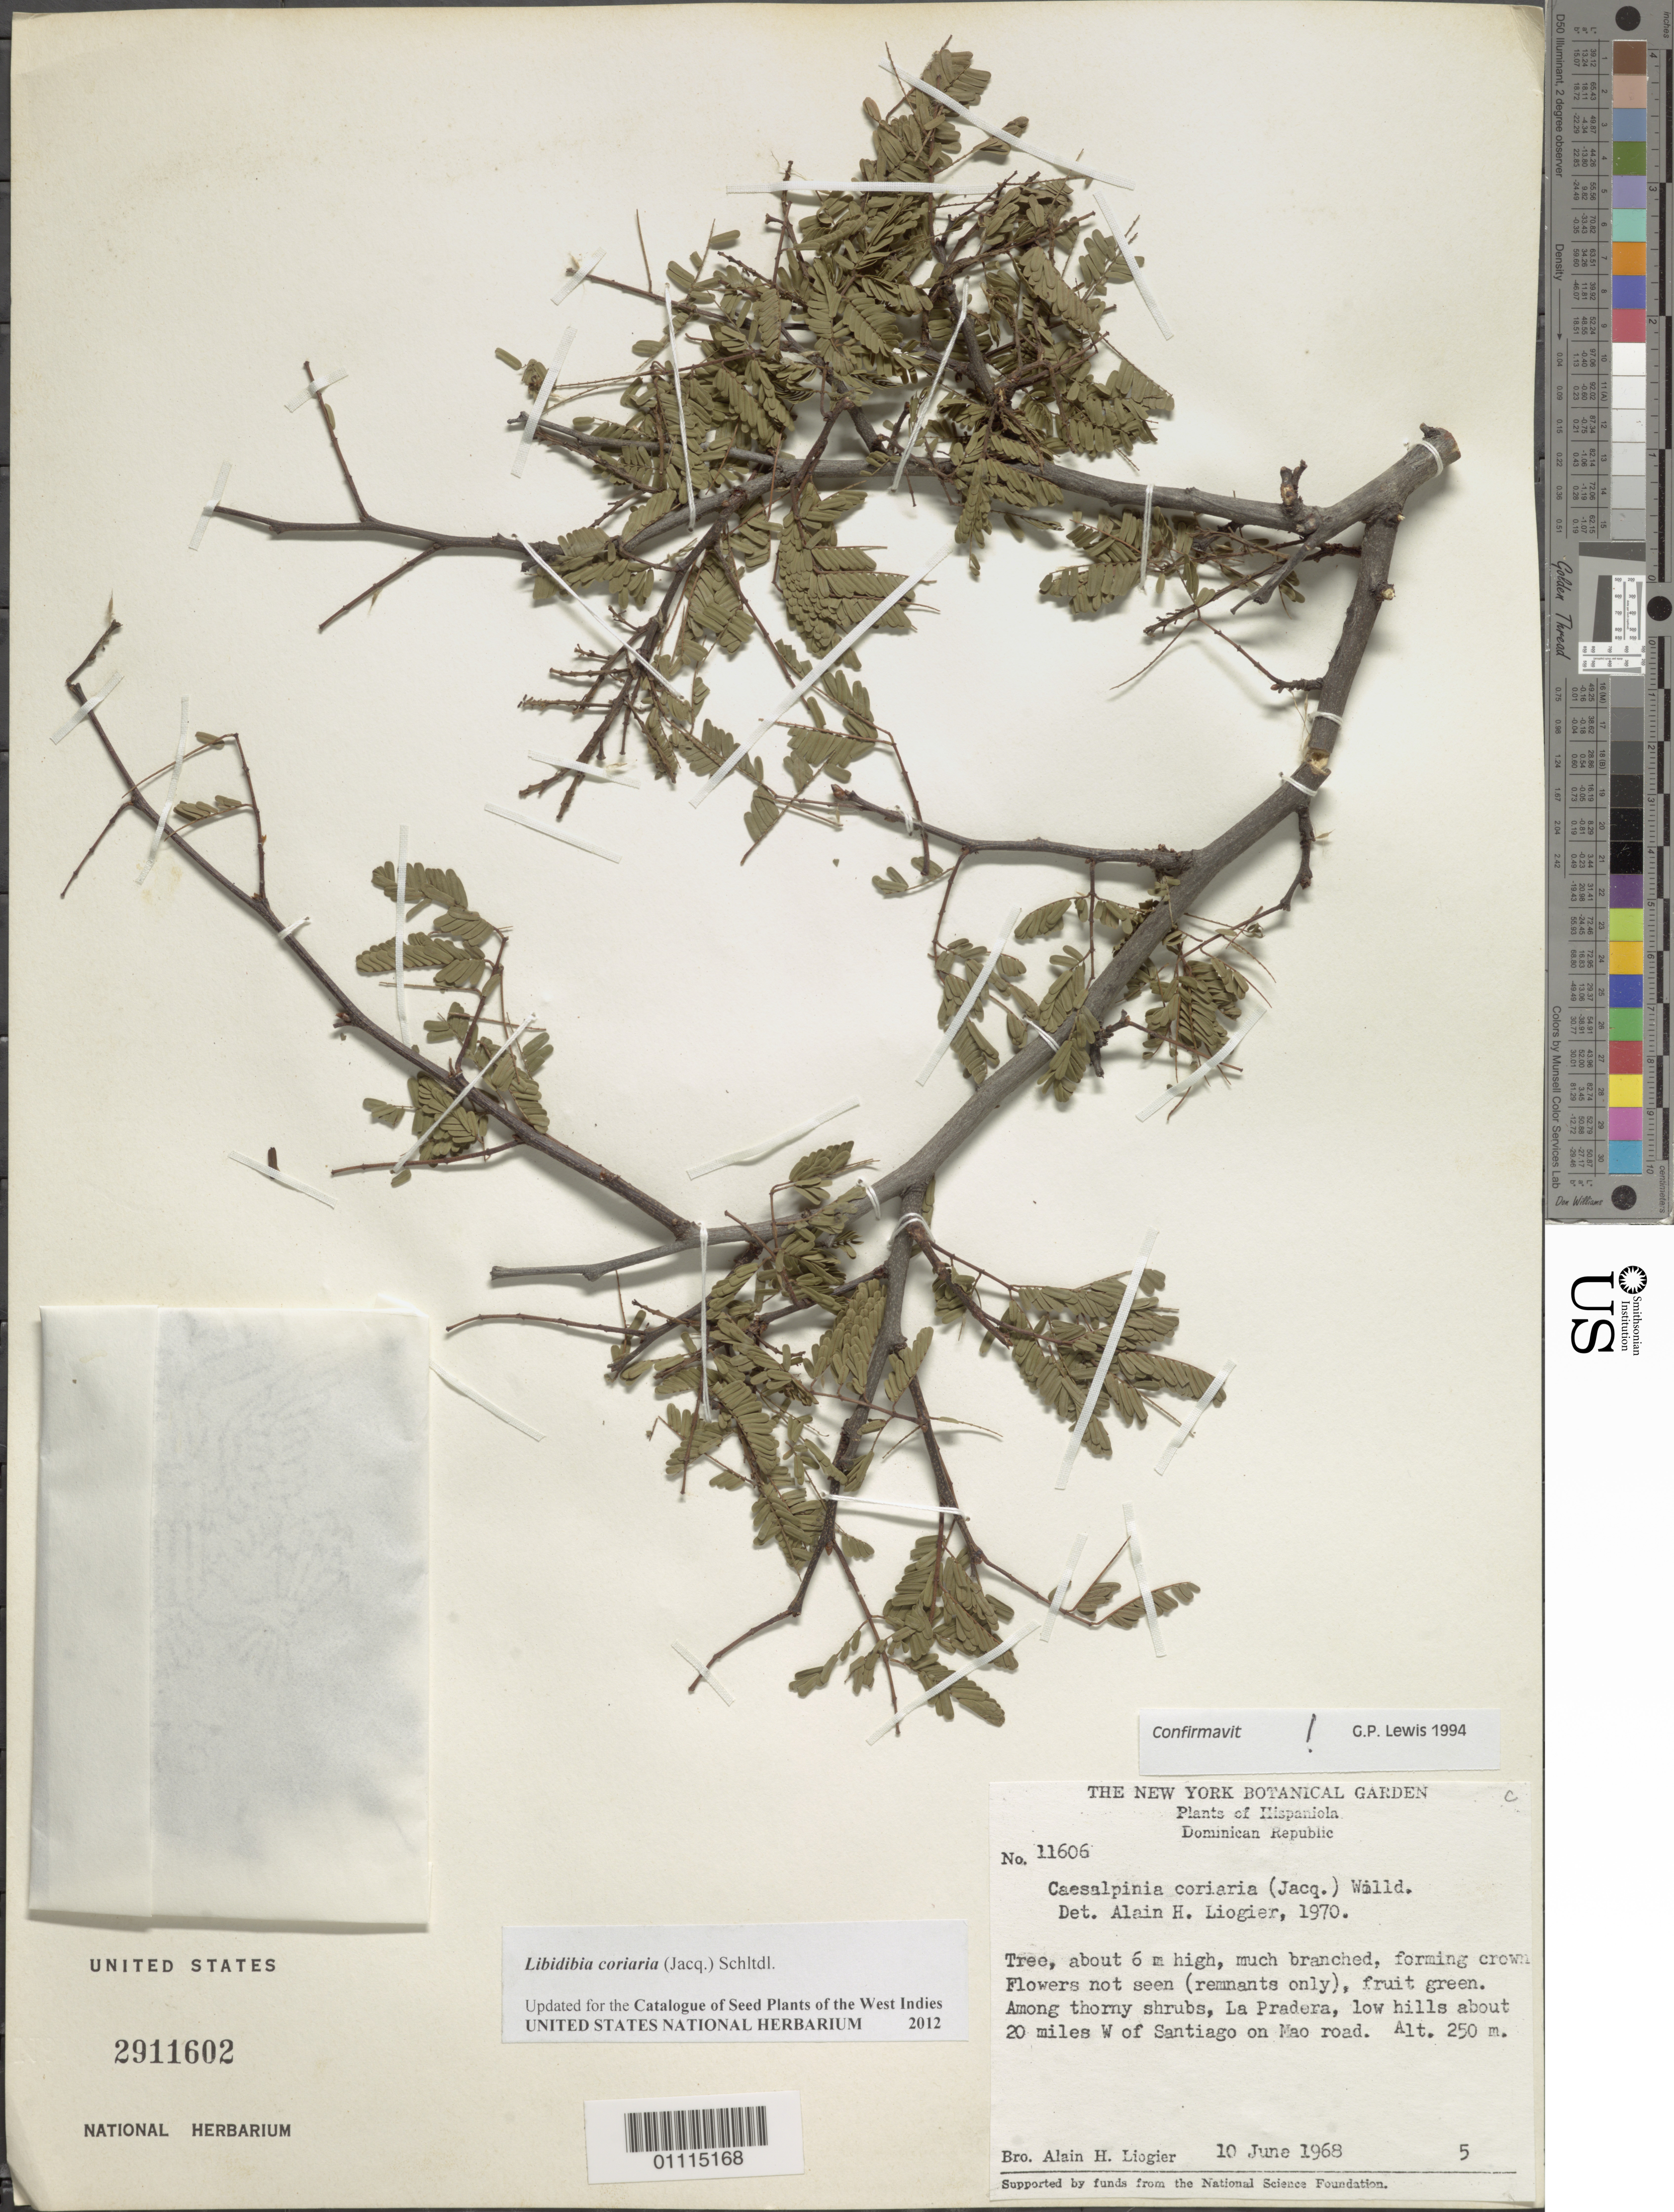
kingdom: Plantae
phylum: Tracheophyta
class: Magnoliopsida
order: Fabales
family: Fabaceae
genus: Libidibia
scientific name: Libidibia coriaria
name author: (Jacq.) Schltdl.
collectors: A. H. Liogier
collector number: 11606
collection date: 1968-06-10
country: Dominican Republic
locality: La Pradera, about 20 miles W of Sntiago on Mao road.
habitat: Among thorny shrubs, low hills.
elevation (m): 250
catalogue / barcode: US 2911602